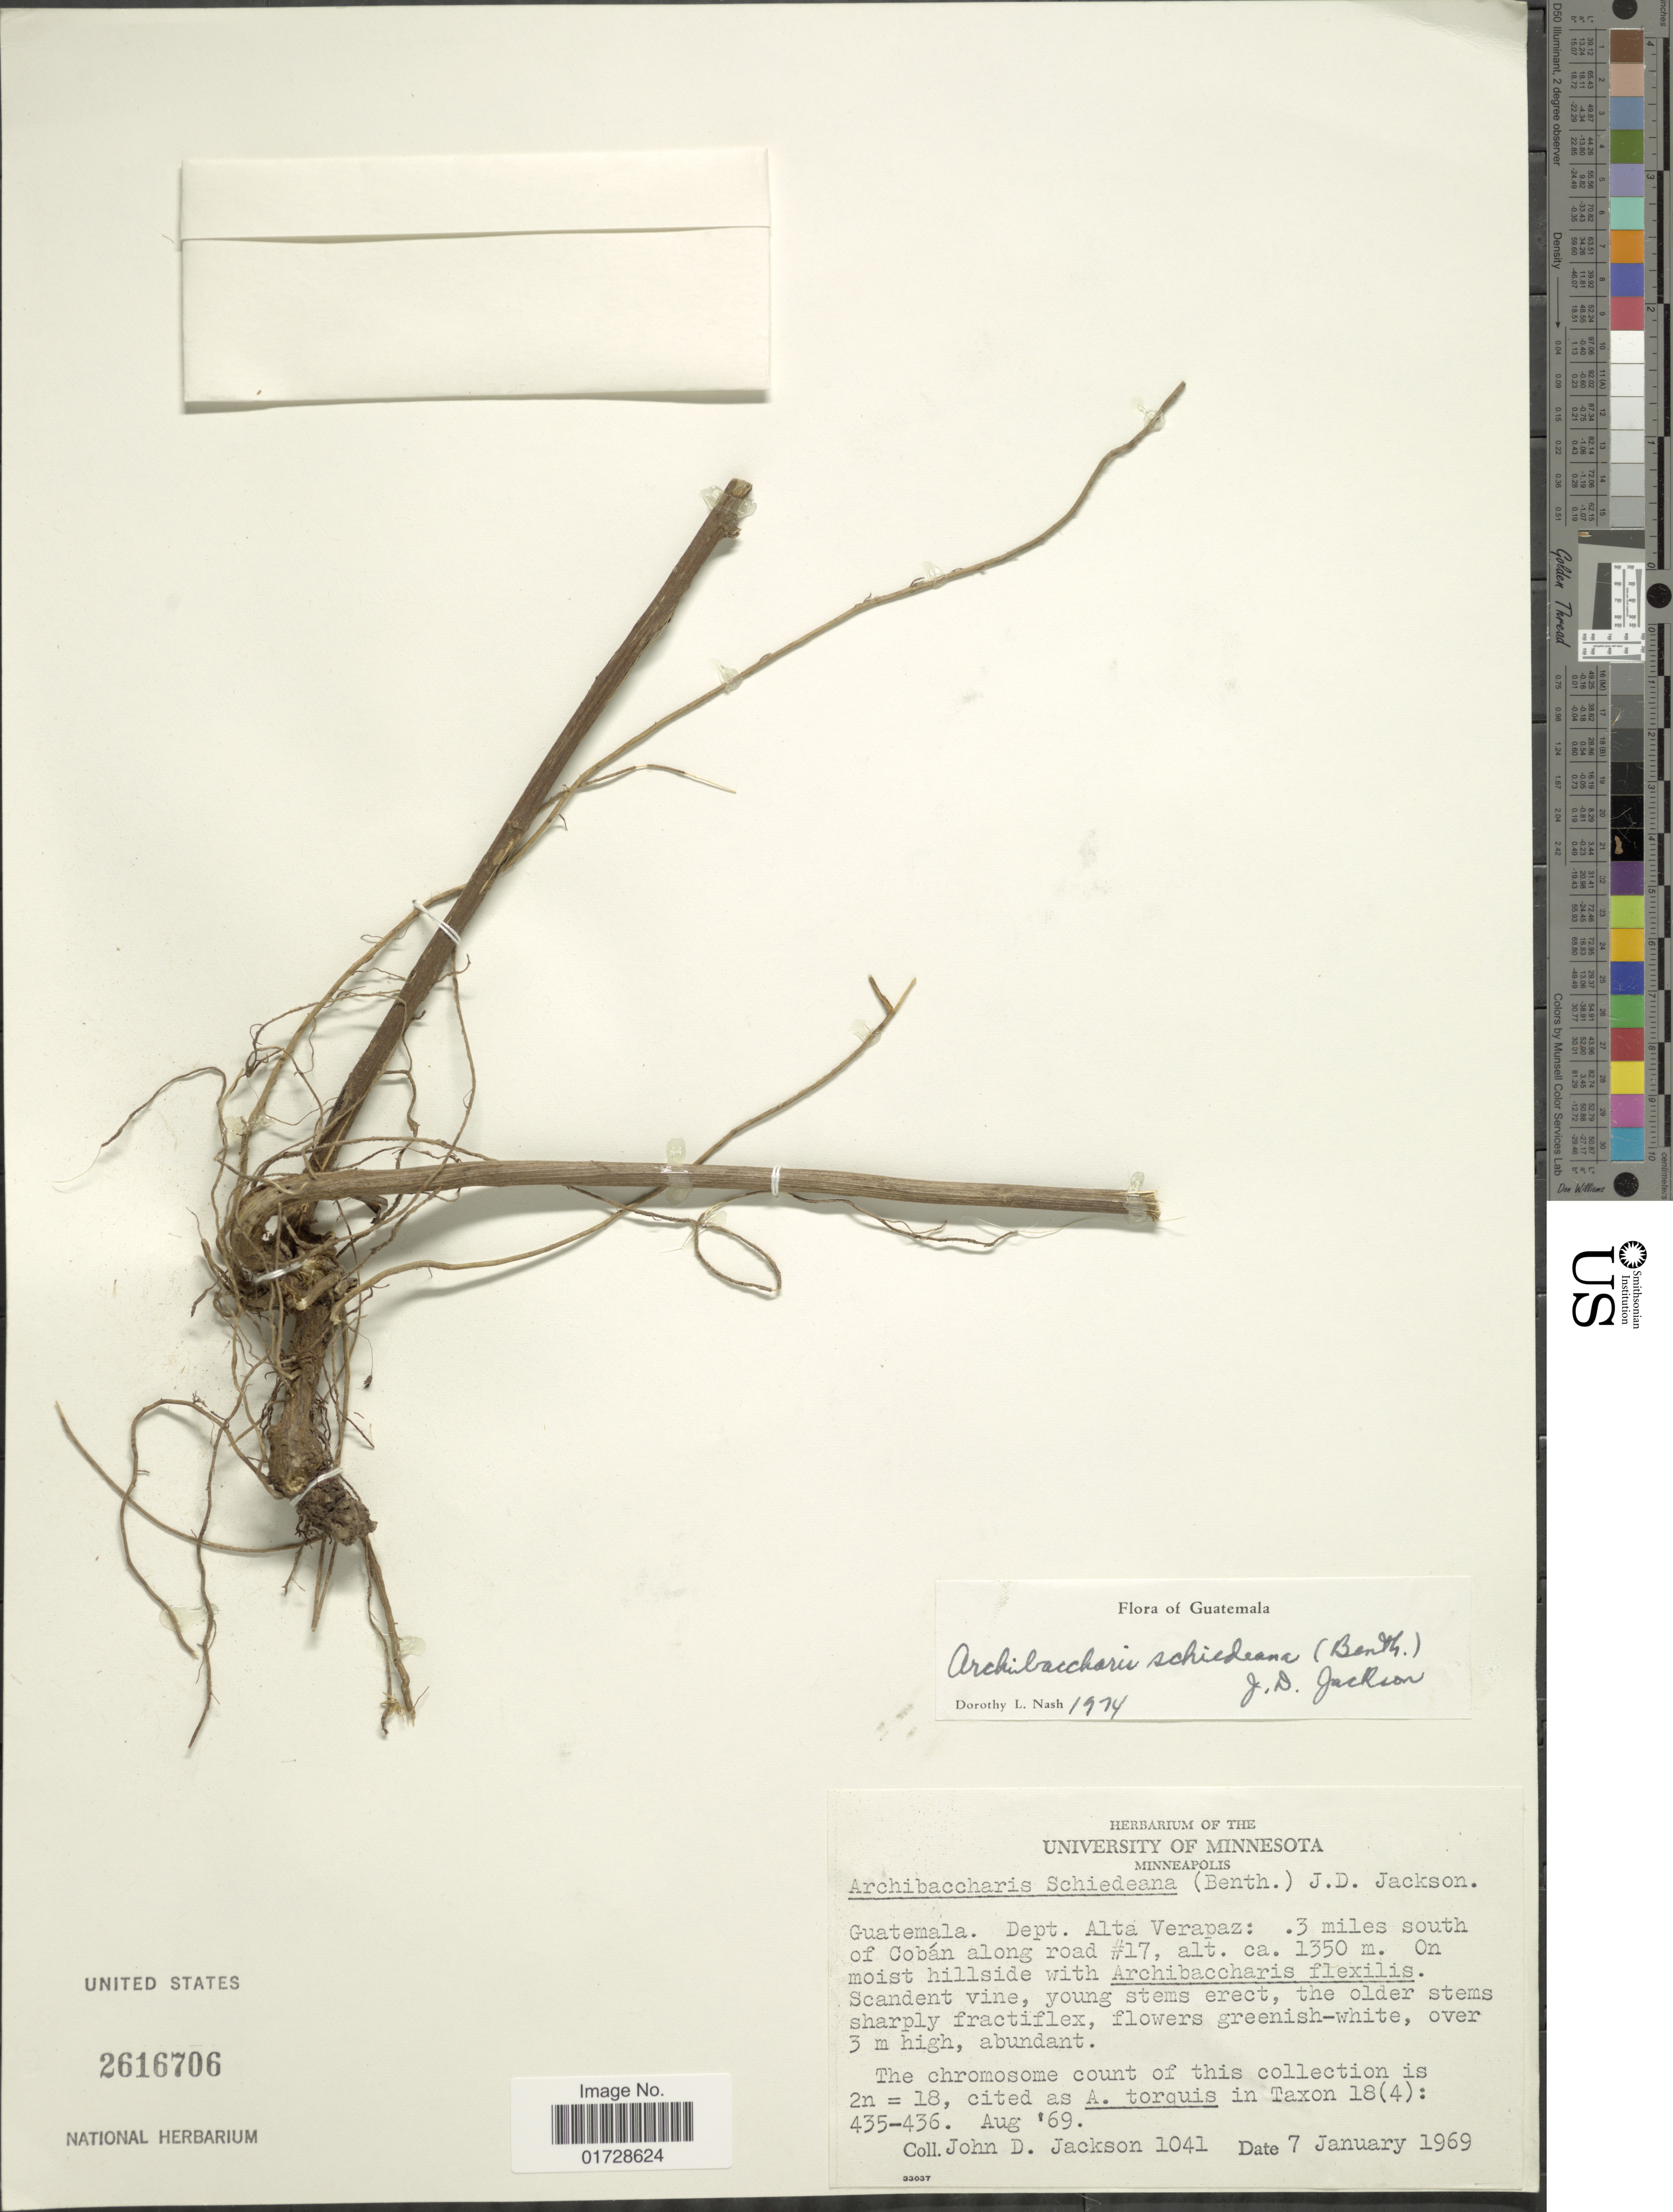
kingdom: Plantae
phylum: Tracheophyta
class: Magnoliopsida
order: Asterales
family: Asteraceae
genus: Archibaccharis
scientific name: Archibaccharis schiedeana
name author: (Benth.) J.D. Jacks.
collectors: J. Jackson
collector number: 1041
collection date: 1969-01-07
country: Guatemala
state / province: Alta Verapaz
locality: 3 miles south of Coban along road #17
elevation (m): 1350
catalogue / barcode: US 2616706